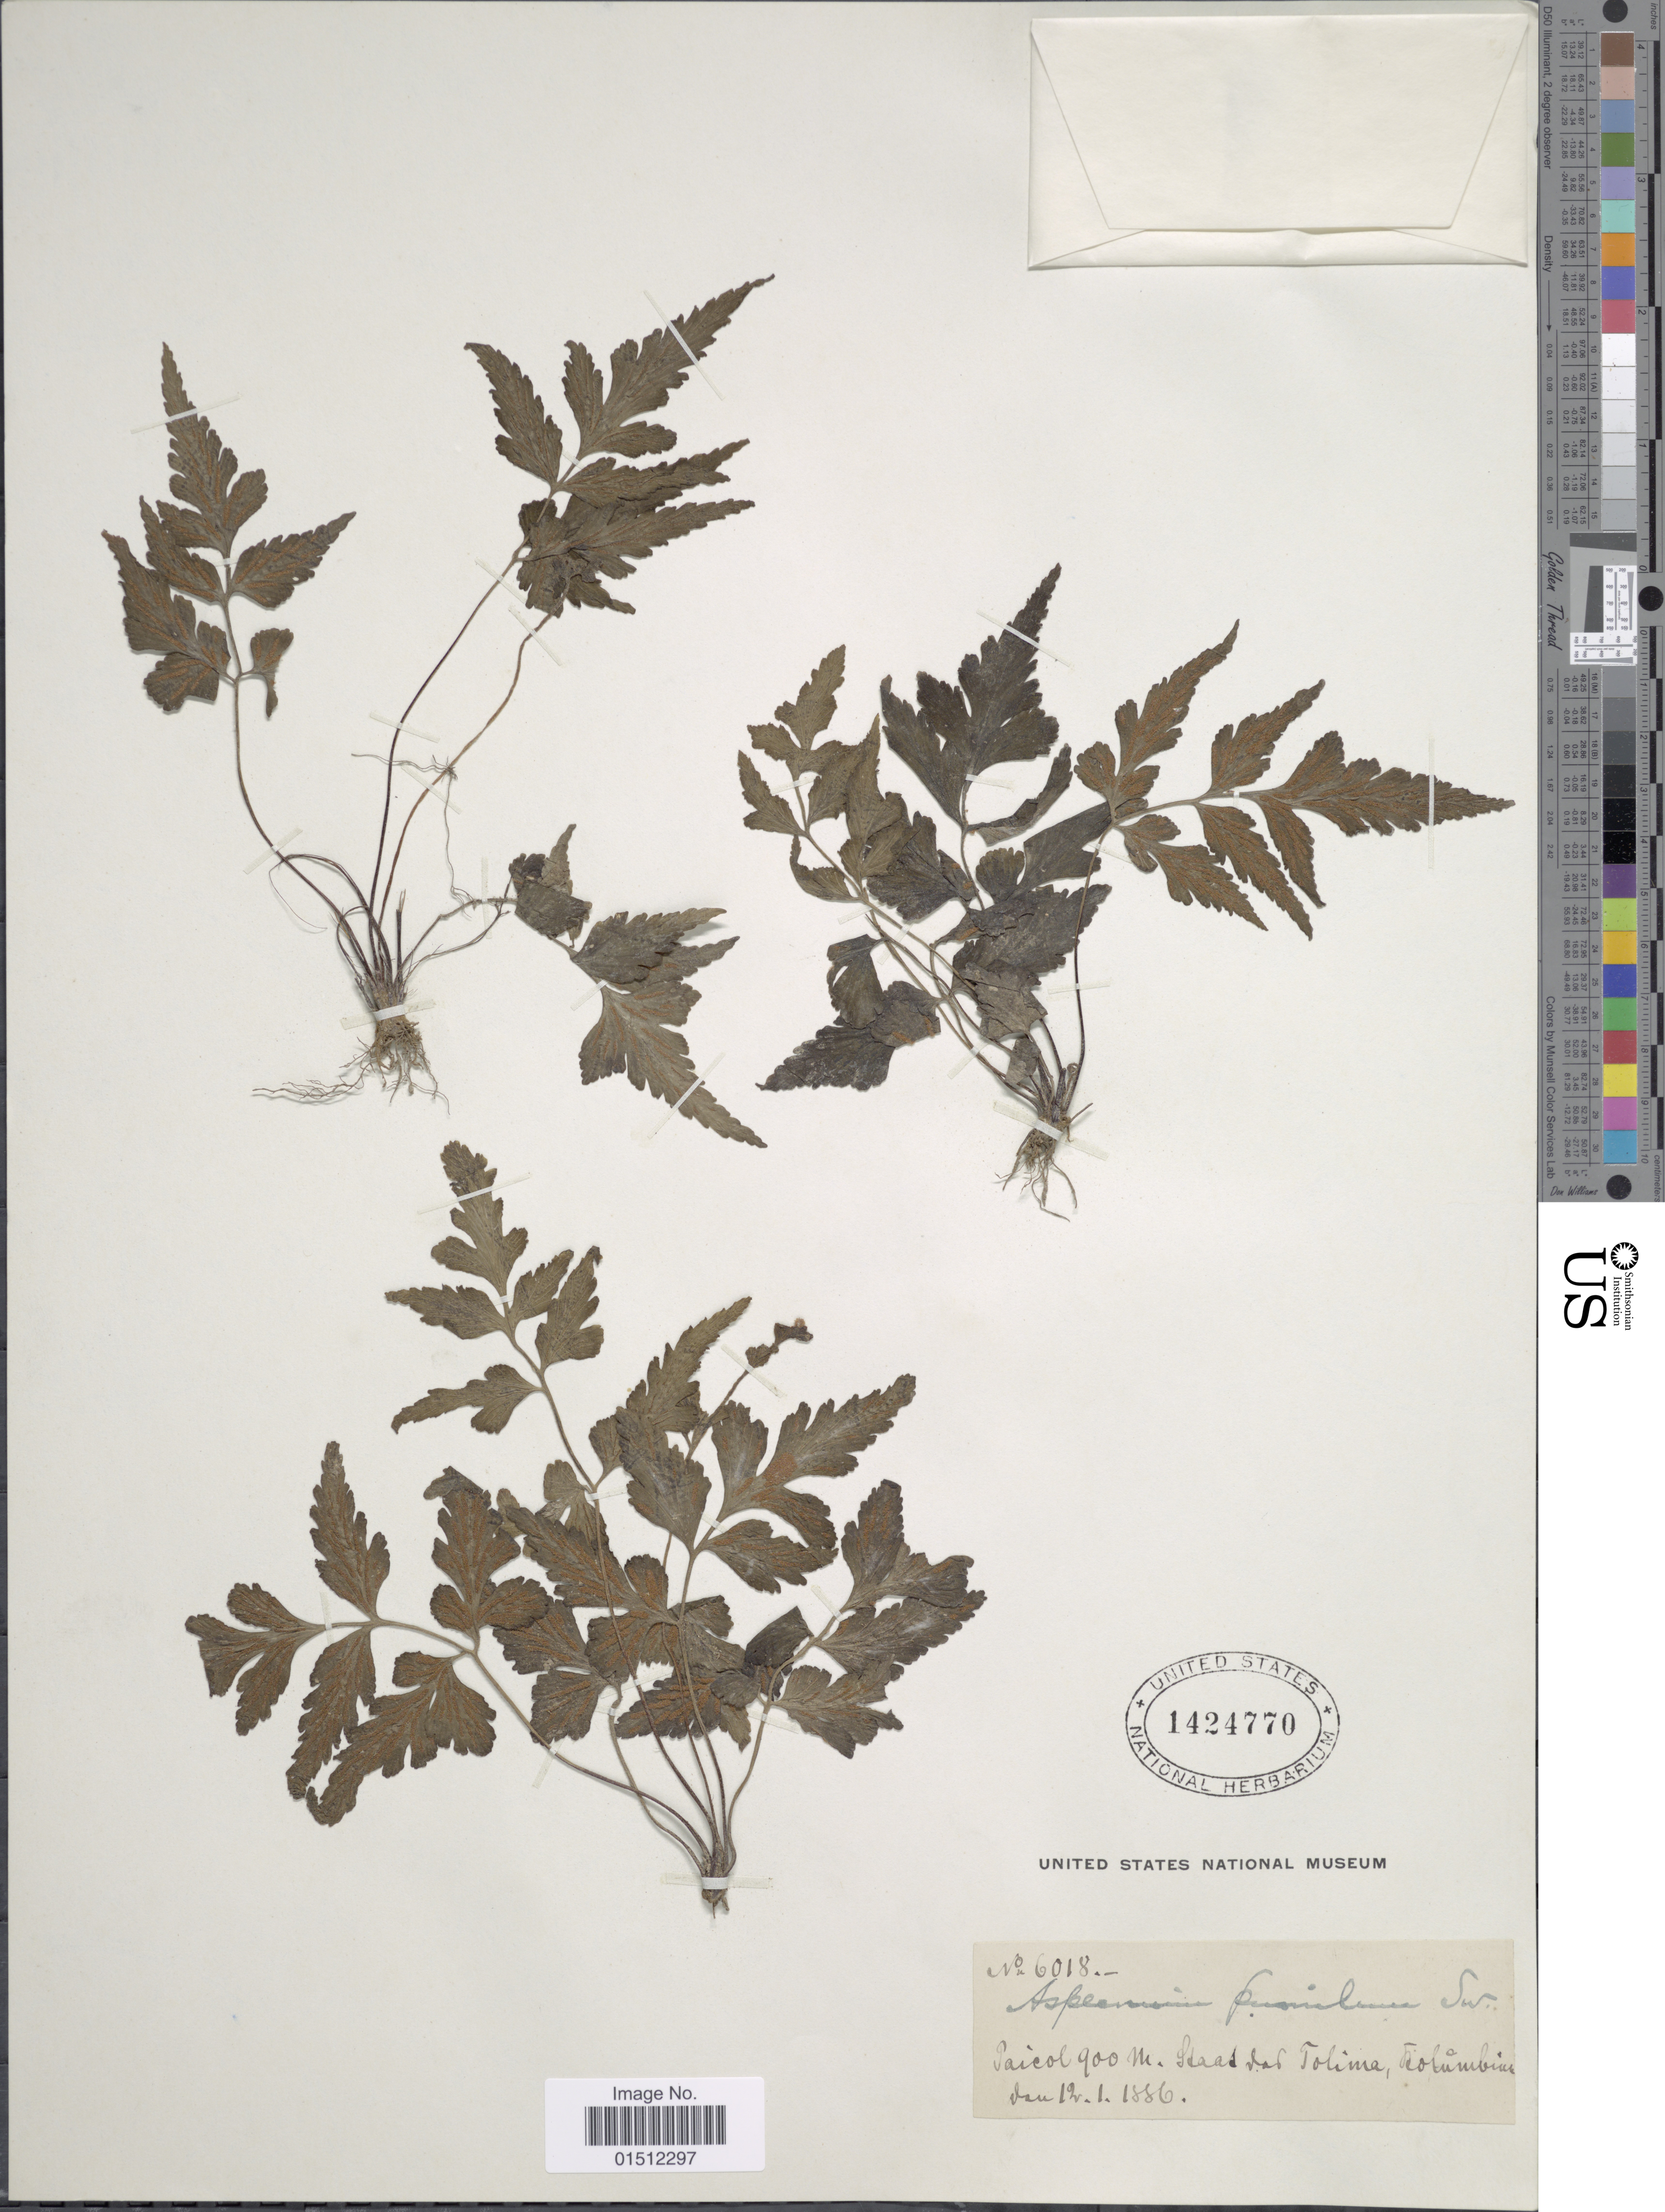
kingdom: Plantae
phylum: Tracheophyta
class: Polypodiopsida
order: Polypodiales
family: Aspleniaceae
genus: Asplenium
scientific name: Asplenium pumilum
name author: Sw.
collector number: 6018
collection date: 1886-01-12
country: Colombia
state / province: Tolima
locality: Paicol, Staat van Tolima, Kolumbien.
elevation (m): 900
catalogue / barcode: US 1424770